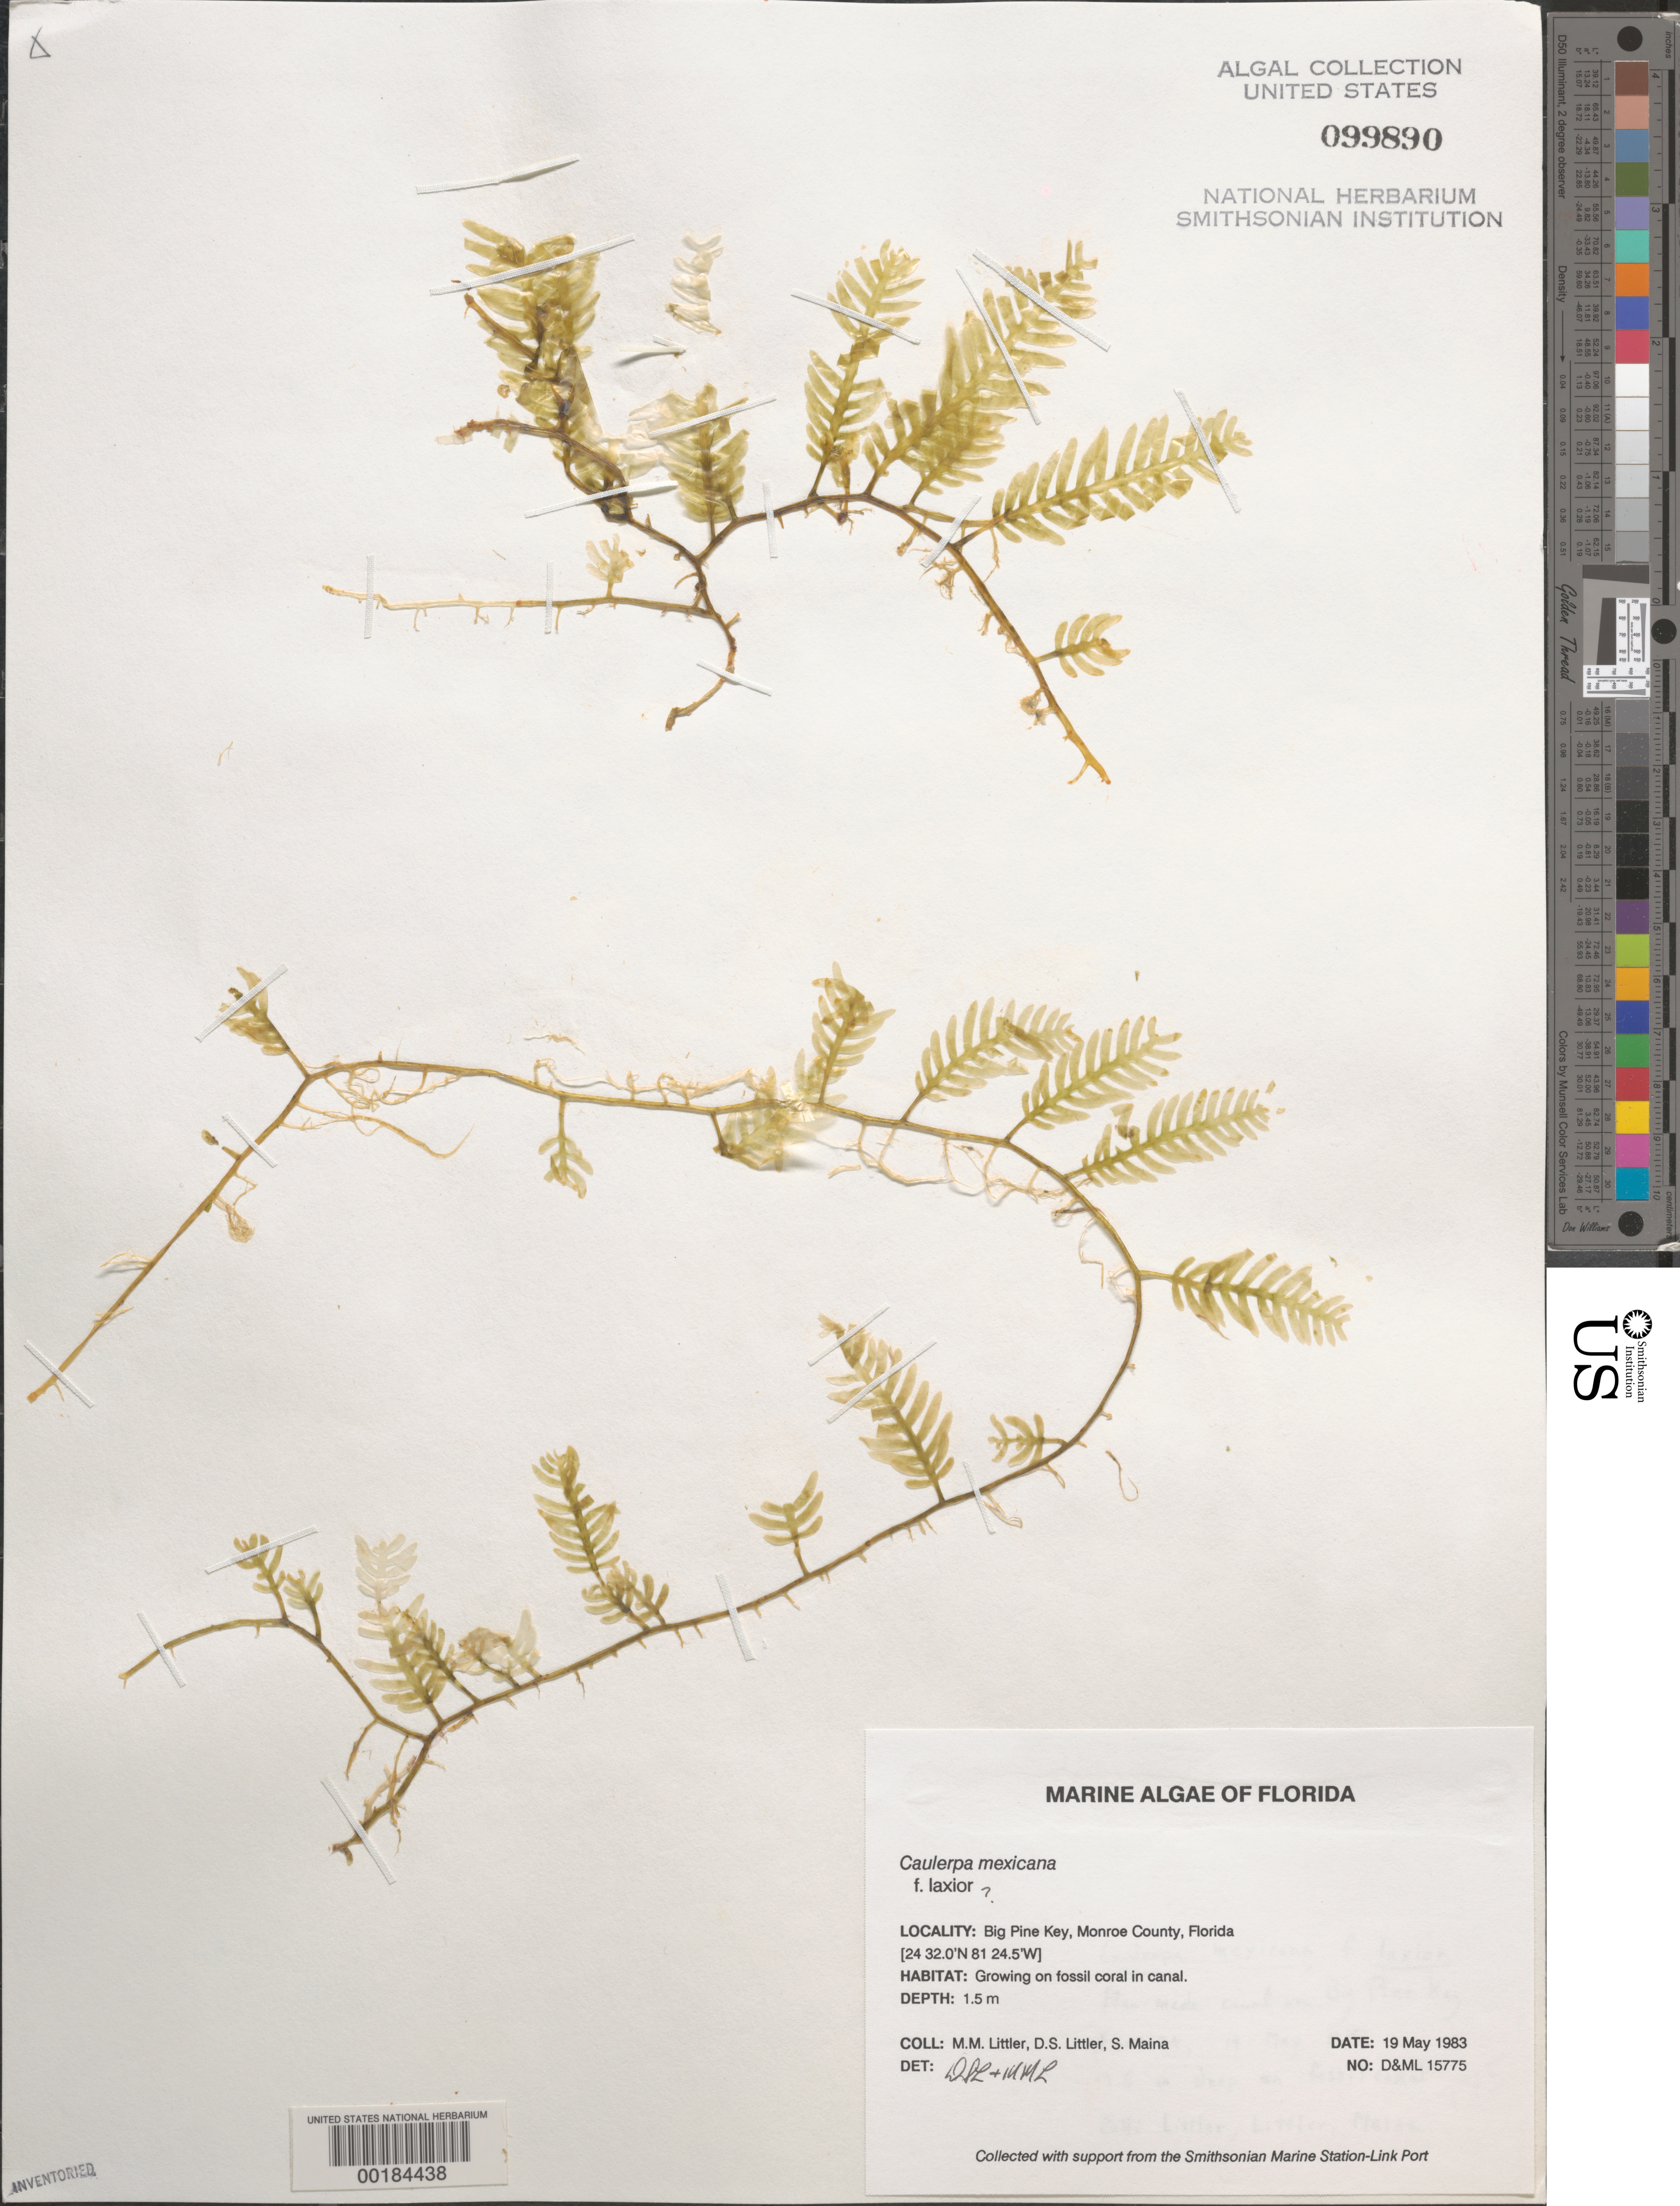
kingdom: Plantae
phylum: Chlorophyta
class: Ulvophyceae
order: Bryopsidales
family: Caulerpaceae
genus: Caulerpa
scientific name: Caulerpa mexicana f. laxior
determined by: Littler, D. S.; Littler, M. M.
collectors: M. M. Littler, D. S. Littler & S. Maina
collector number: D&ML 15775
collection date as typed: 19 May 1983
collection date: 1983-05-19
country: United States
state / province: Florida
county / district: Monroe County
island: Big Pine Key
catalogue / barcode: US 99890